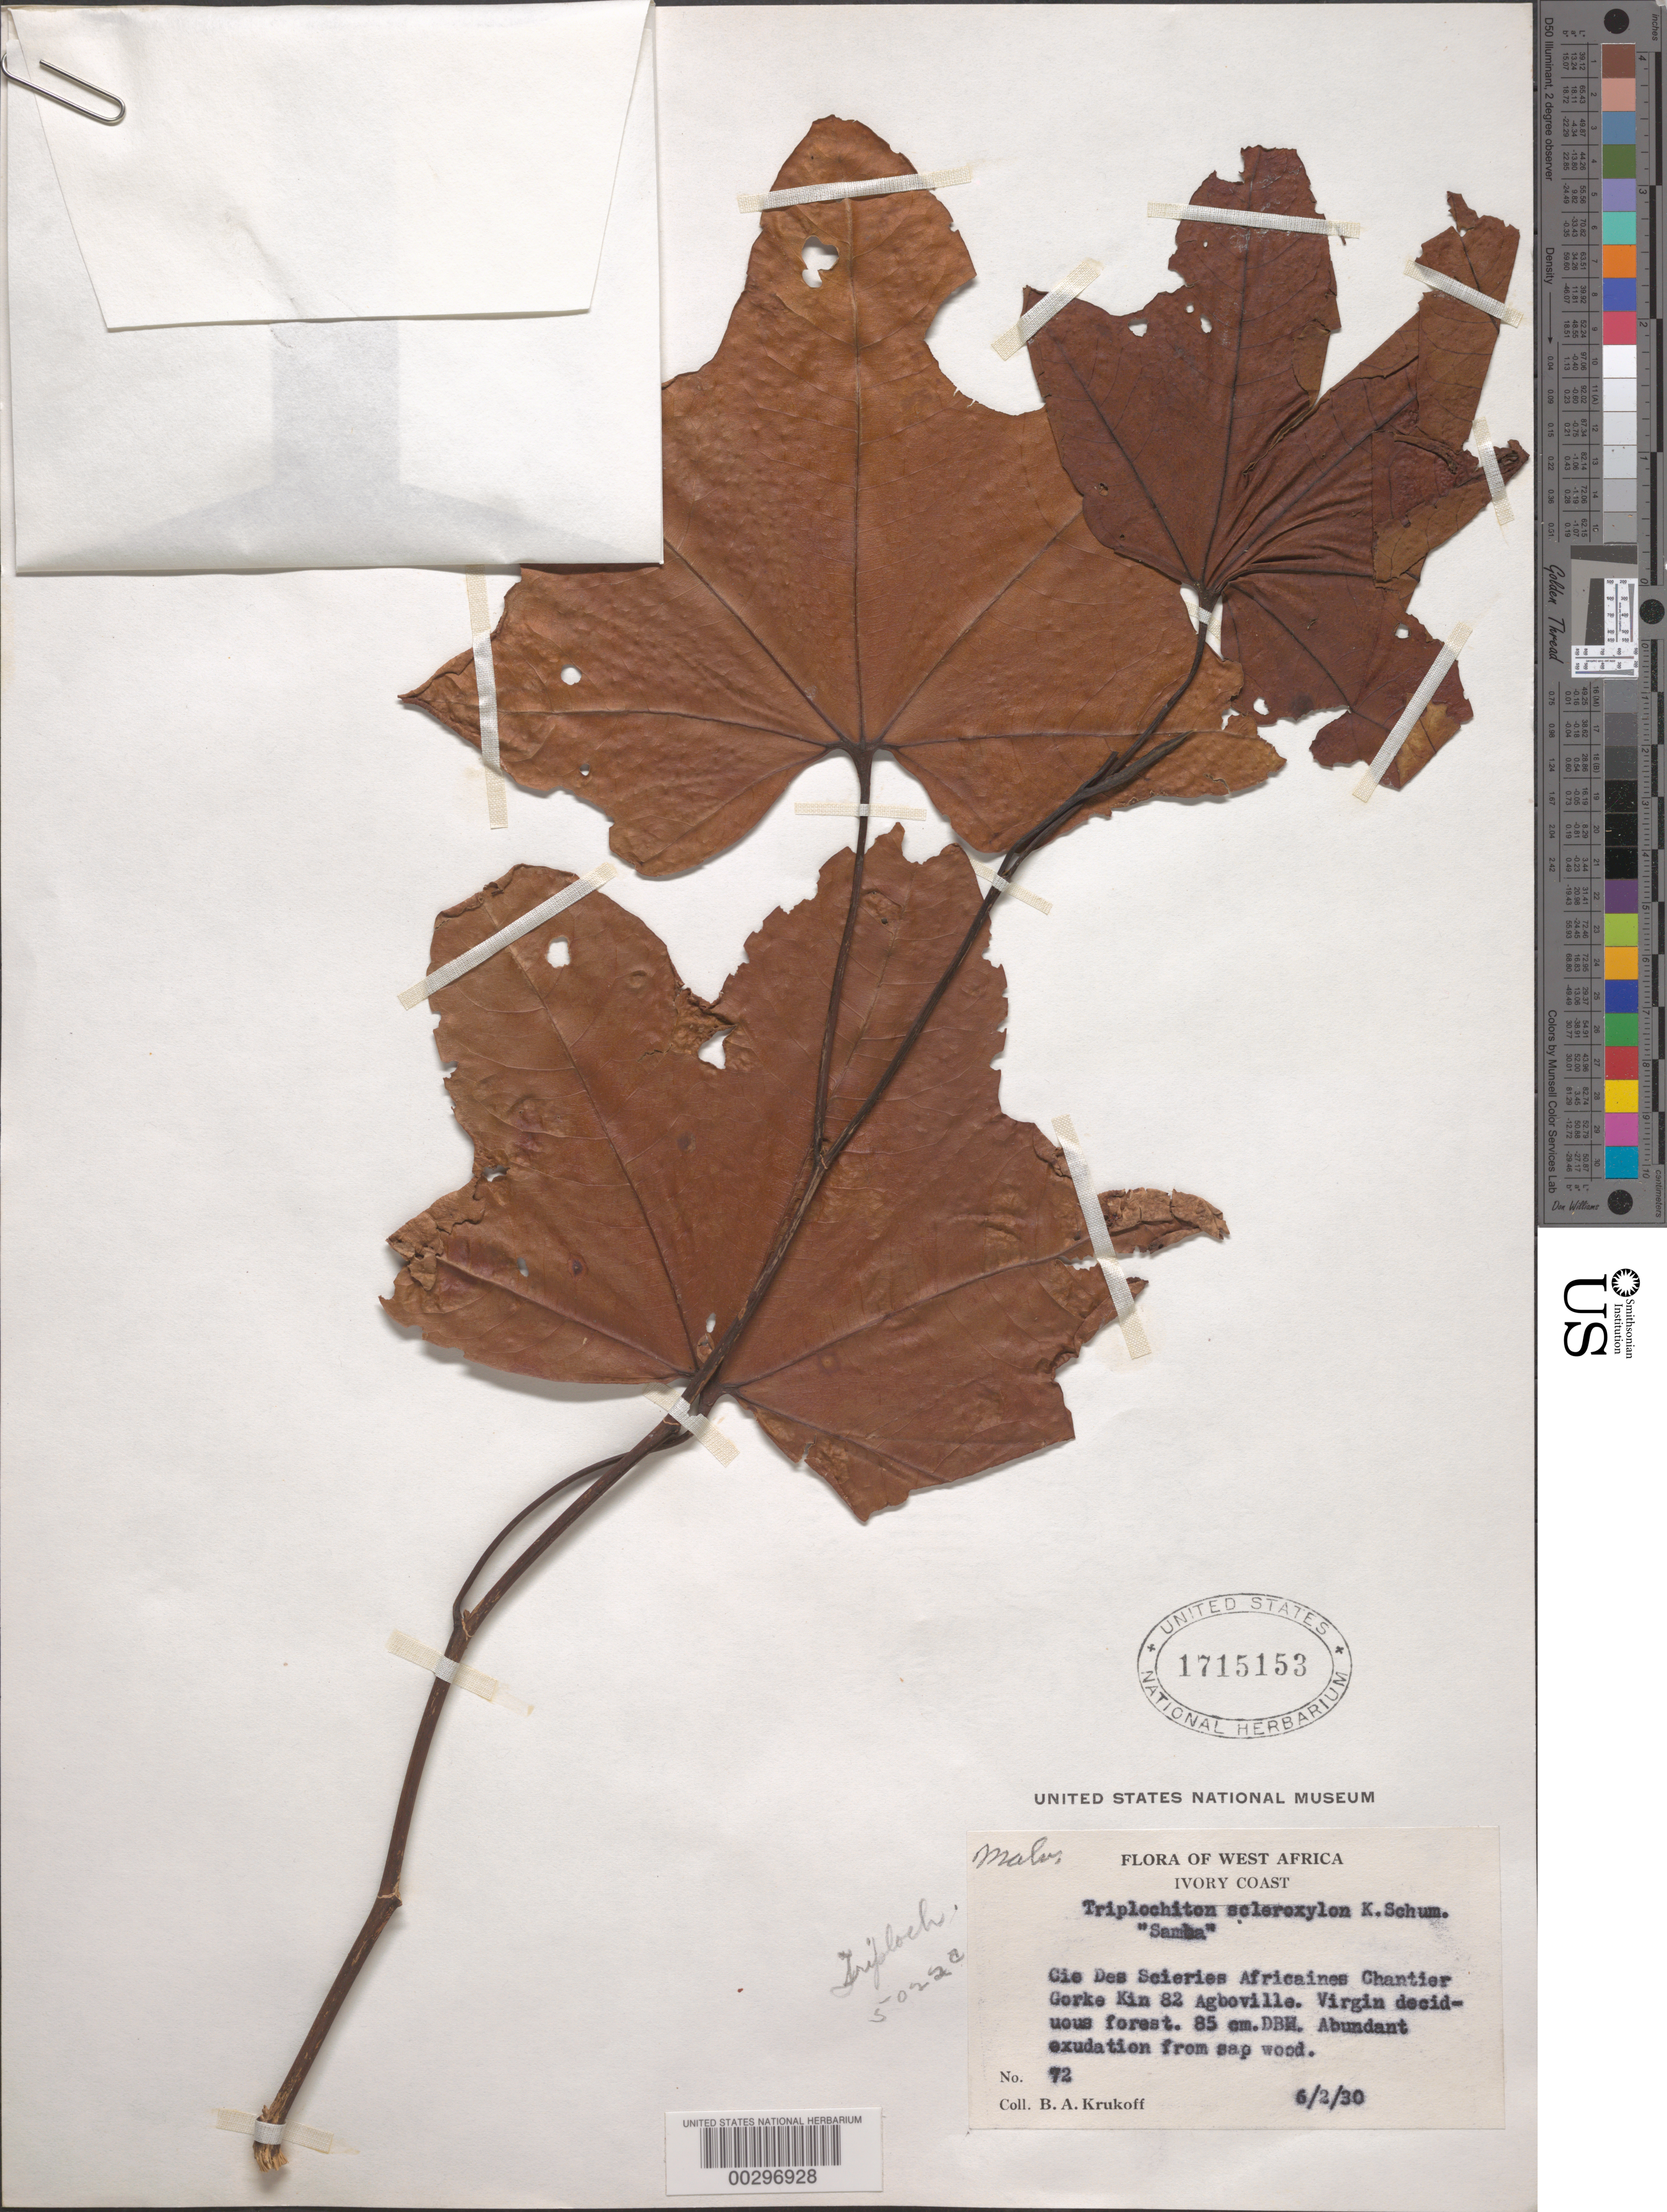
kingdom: Plantae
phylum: Tracheophyta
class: Magnoliopsida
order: Malvales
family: Malvaceae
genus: Triplochiton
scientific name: Triplochiton scleroxylon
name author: K. Schum.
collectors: B. A. Krukoff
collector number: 72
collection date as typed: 06 Feb 1930 or 02 Jun 1930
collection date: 1930-02-06 or 1930-06-02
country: Ivory Coast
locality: Cie dem scieries africaines chantier gorke kin 82 Agboville. [african sawmills co. building site gorke km 82 Agboville?]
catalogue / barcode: US 1715153